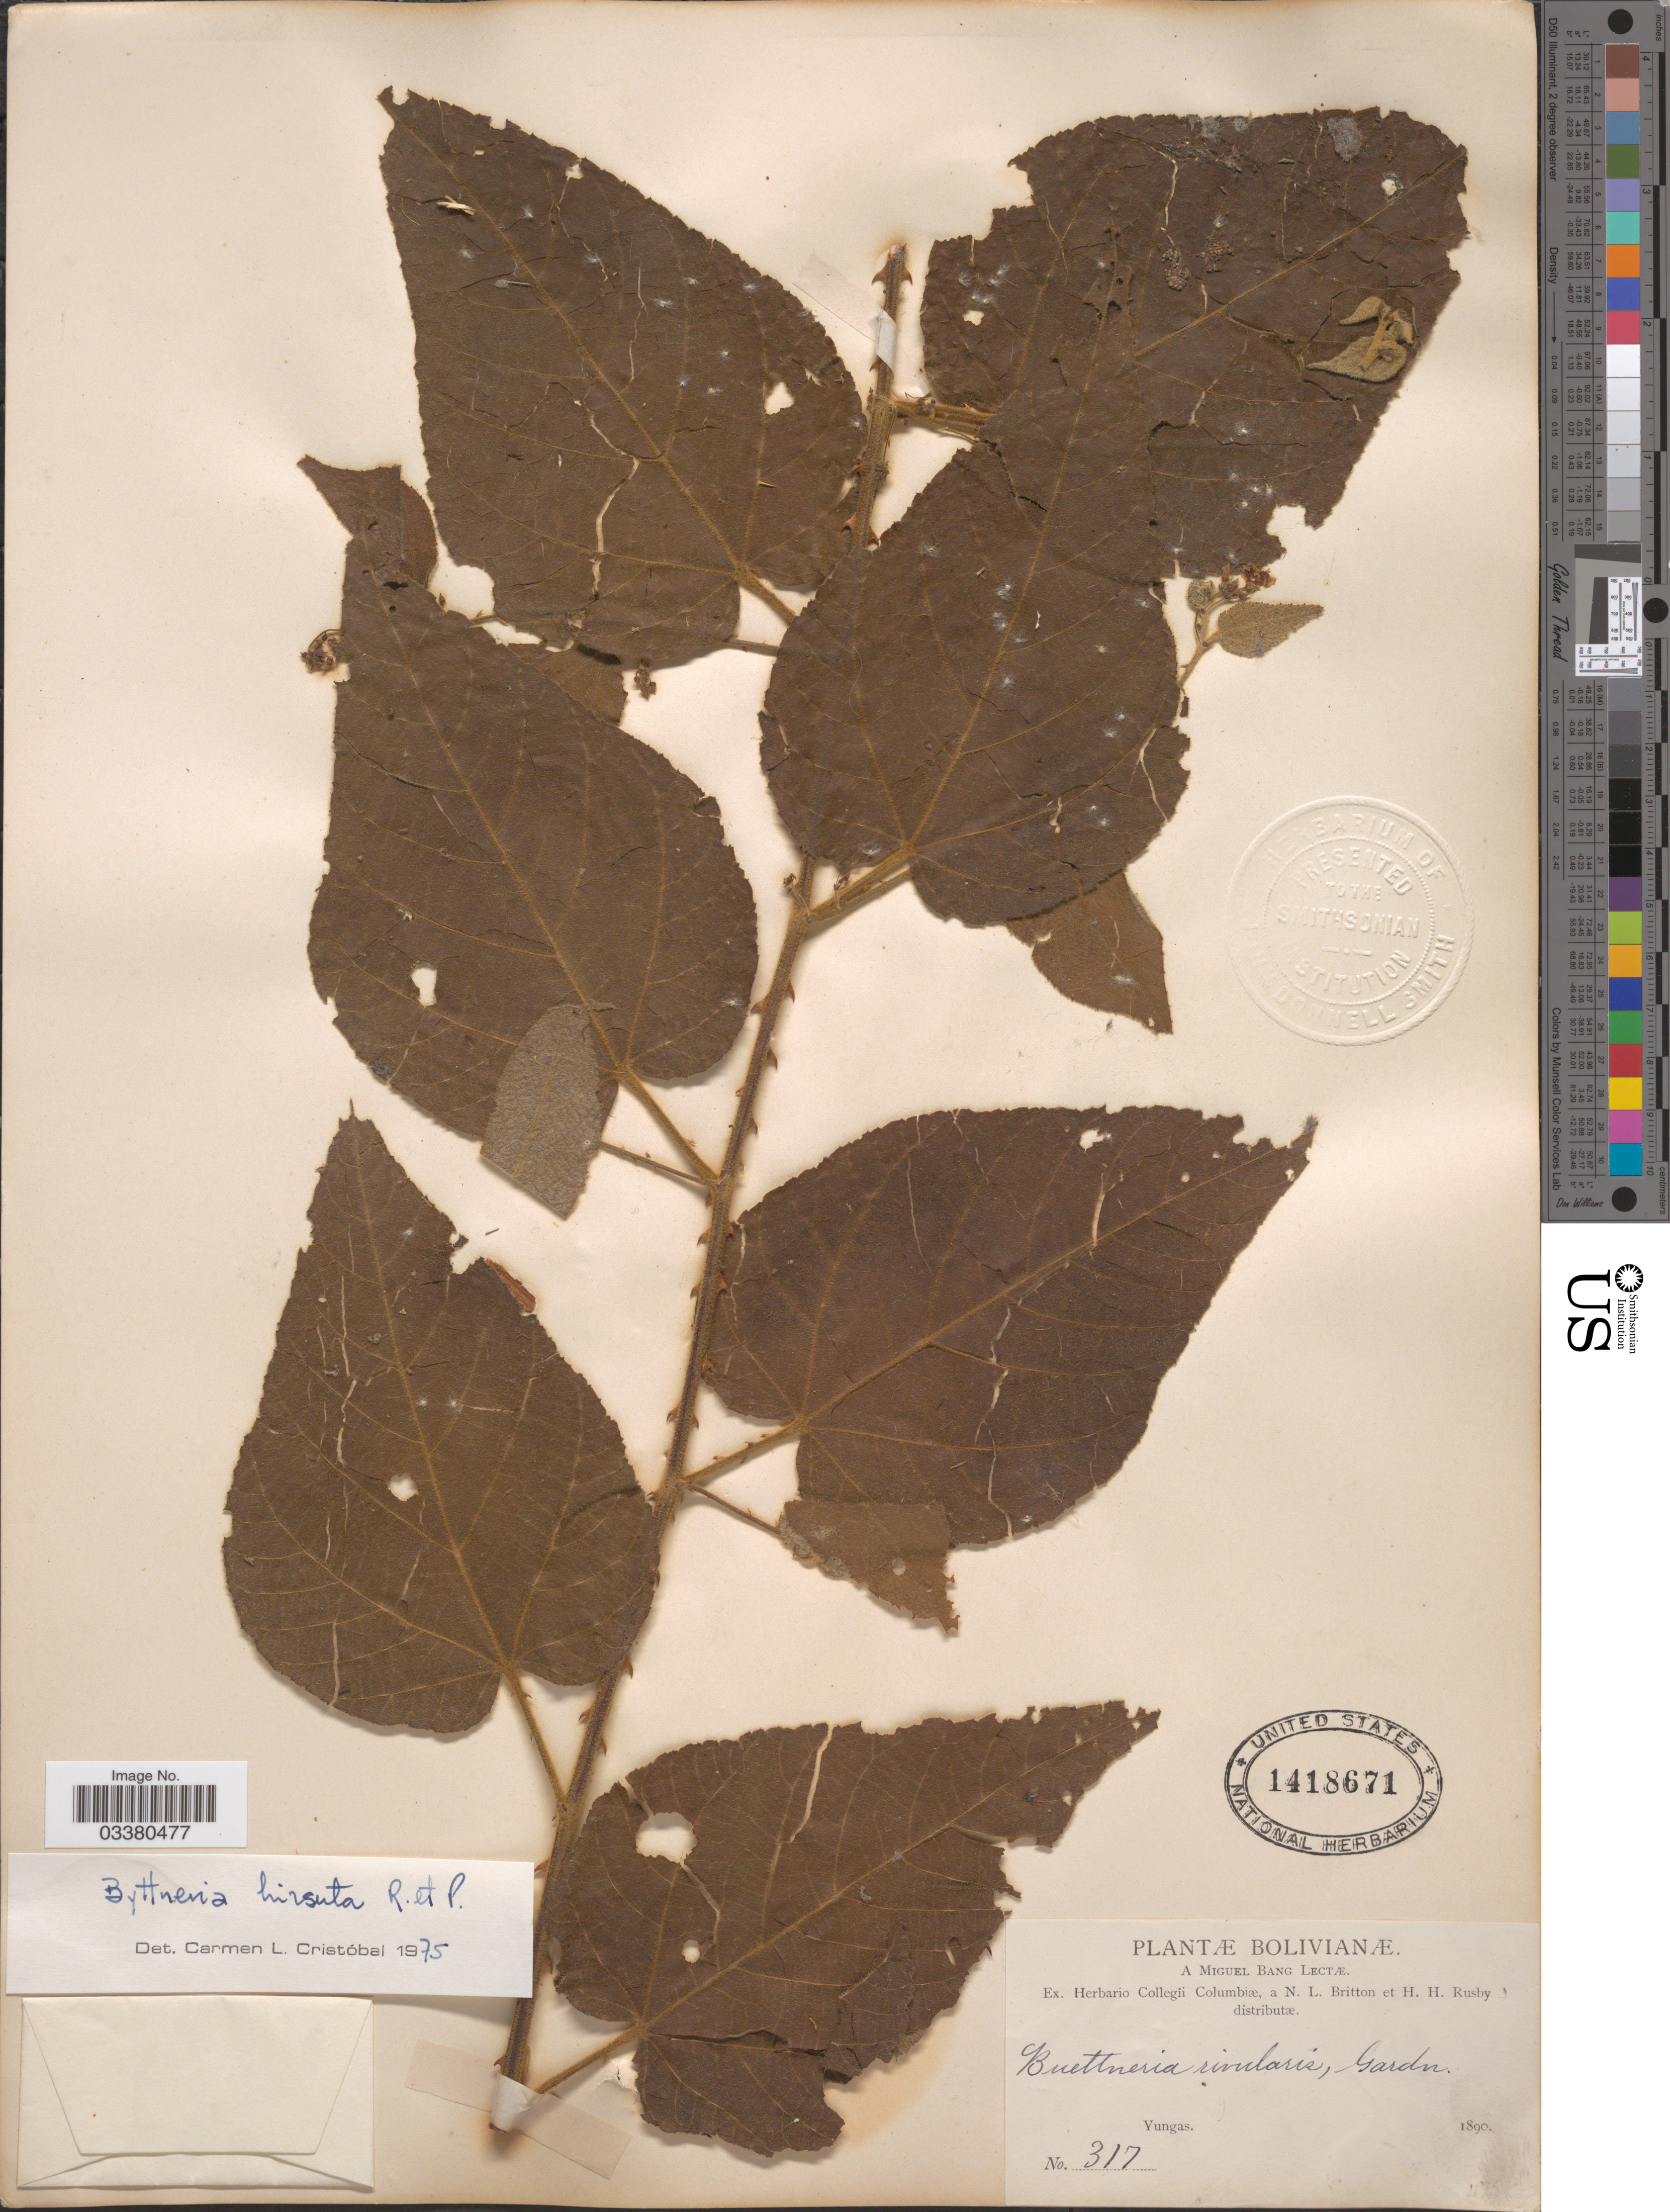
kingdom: Plantae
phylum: Tracheophyta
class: Magnoliopsida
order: Malvales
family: Malvaceae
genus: Byttneria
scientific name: Byttneria hirsuta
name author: Ruiz & Pav.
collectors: M. Bang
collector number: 317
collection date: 1890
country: Bolivia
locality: Yungas.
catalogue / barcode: US 1418671